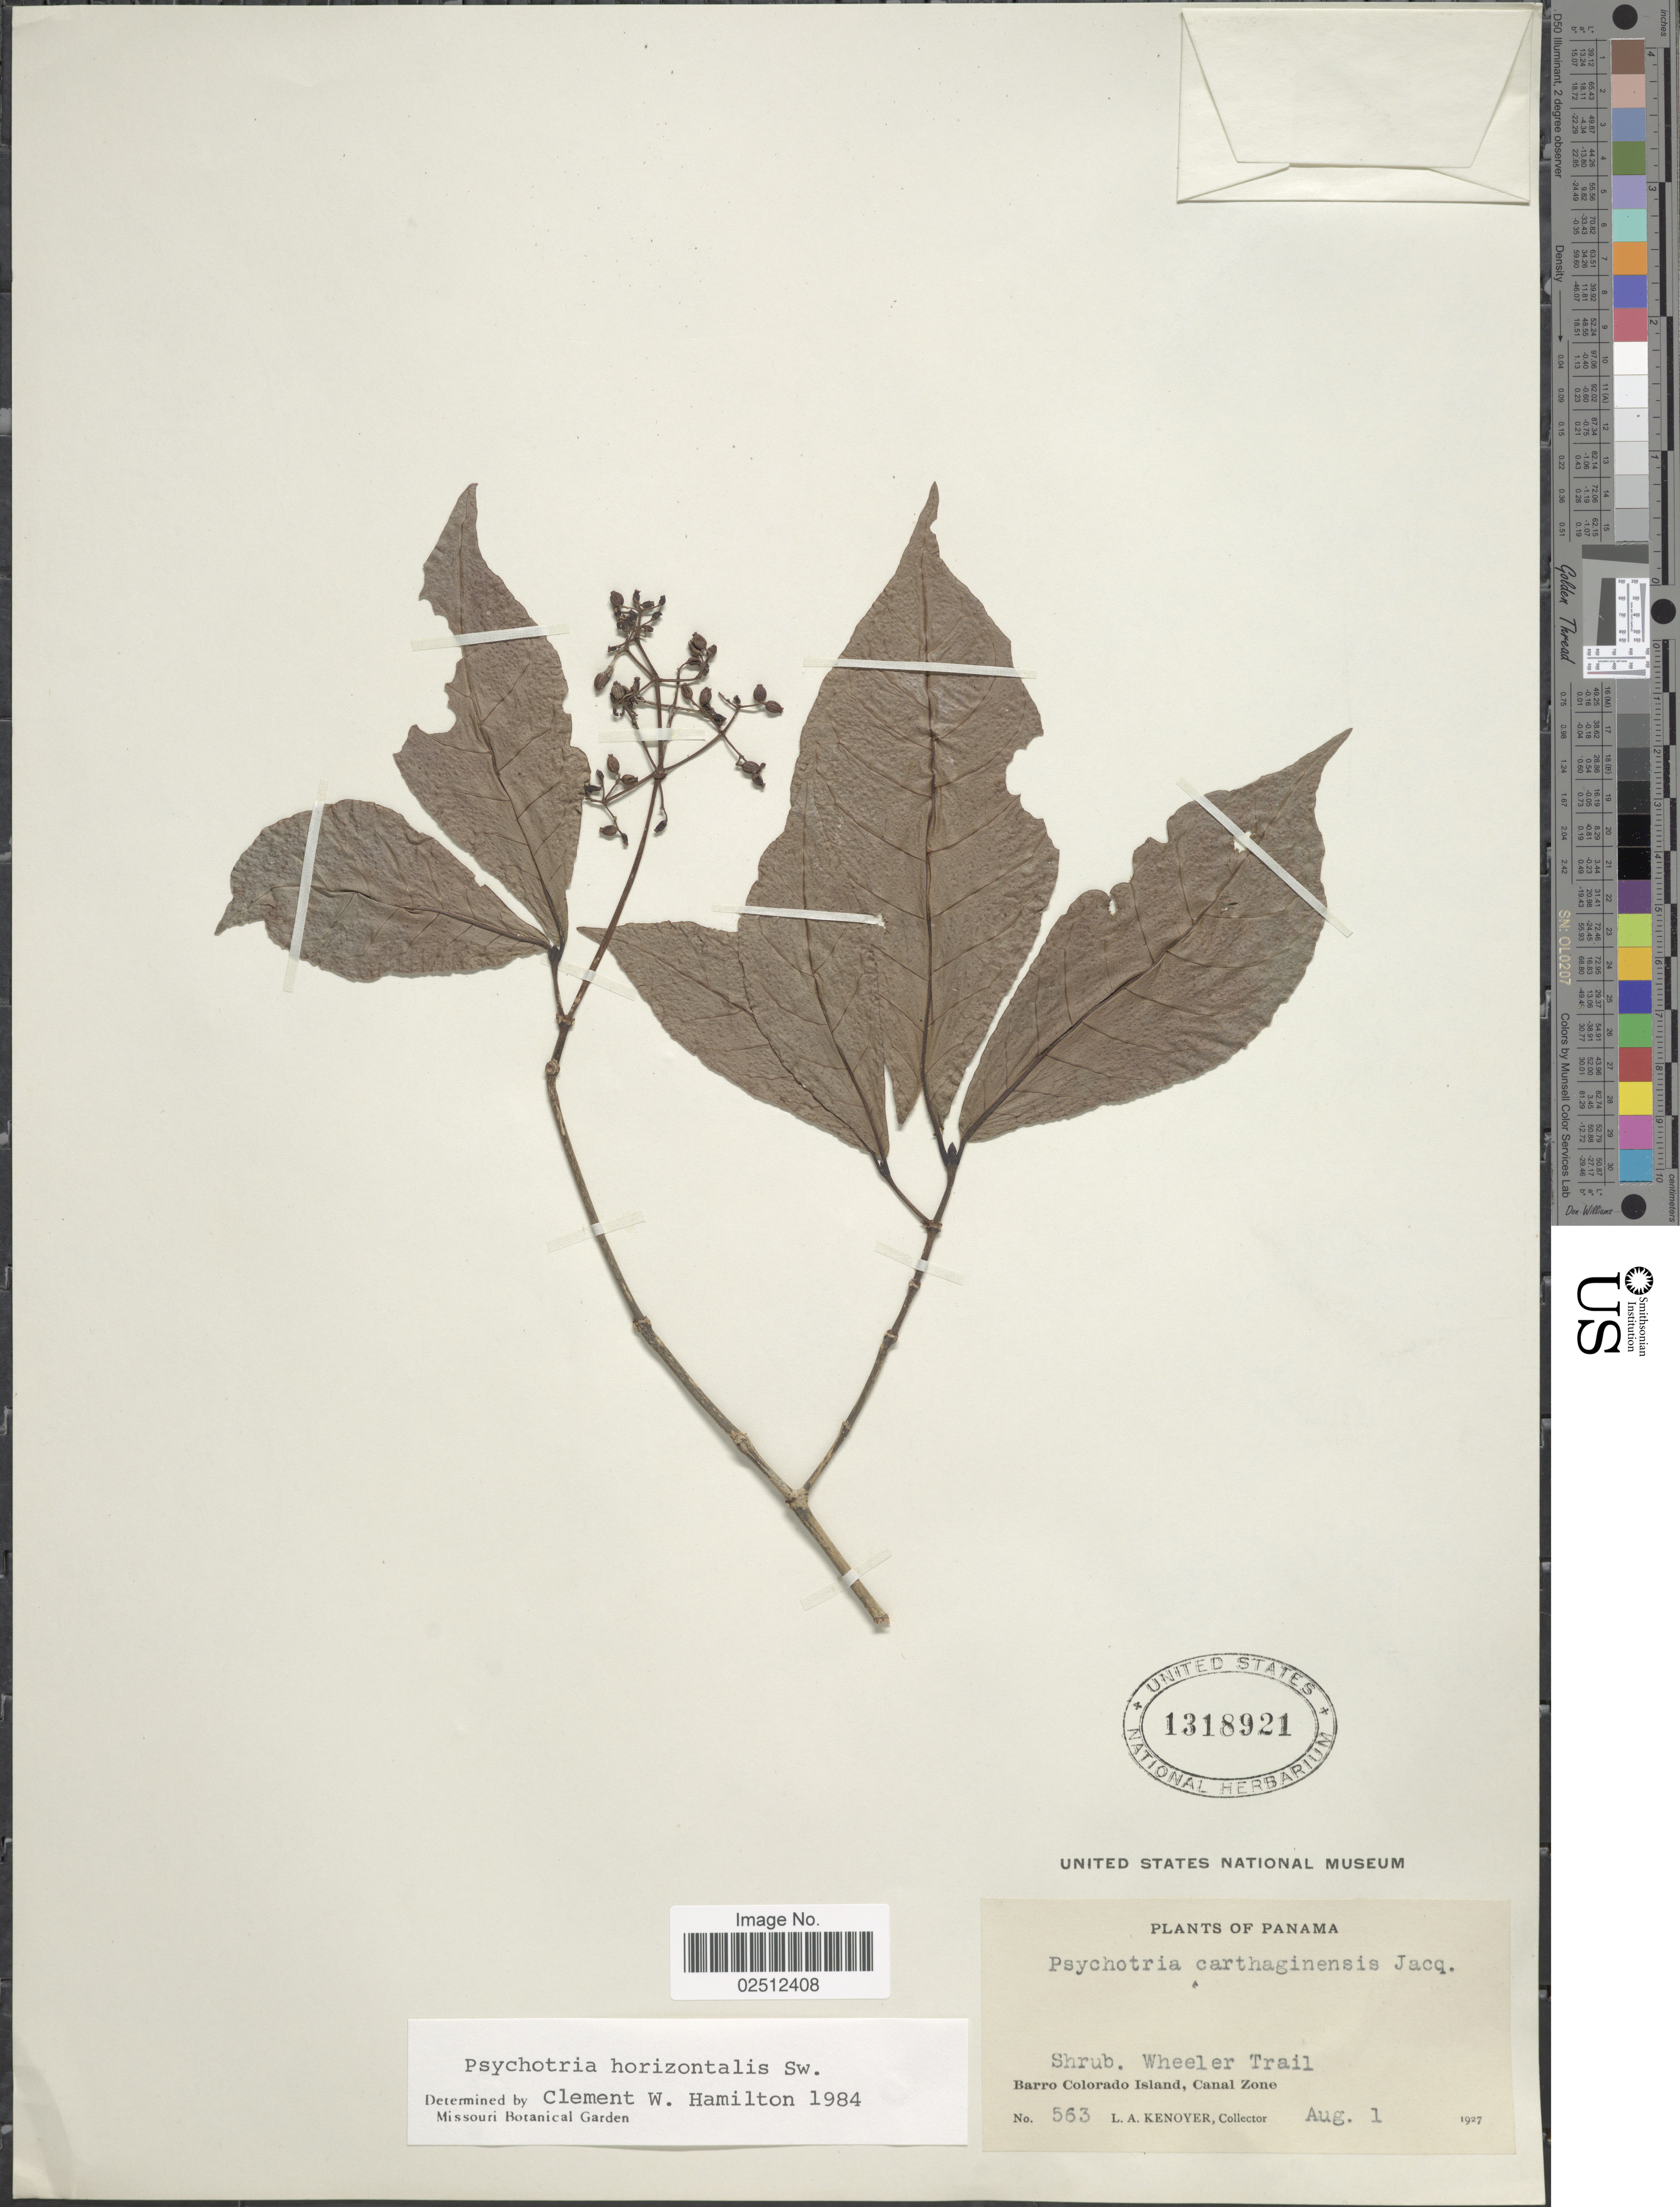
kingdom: Plantae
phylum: Tracheophyta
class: Magnoliopsida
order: Gentianales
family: Rubiaceae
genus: Psychotria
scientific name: Psychotria horizontalis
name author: Sw.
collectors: L. Kenover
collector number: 563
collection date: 1927-08-01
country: Panama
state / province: Panamá Oeste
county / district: Canal Zone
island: Barro Colorado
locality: Barro Colorado Island, Canal Zone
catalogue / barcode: US 1318921